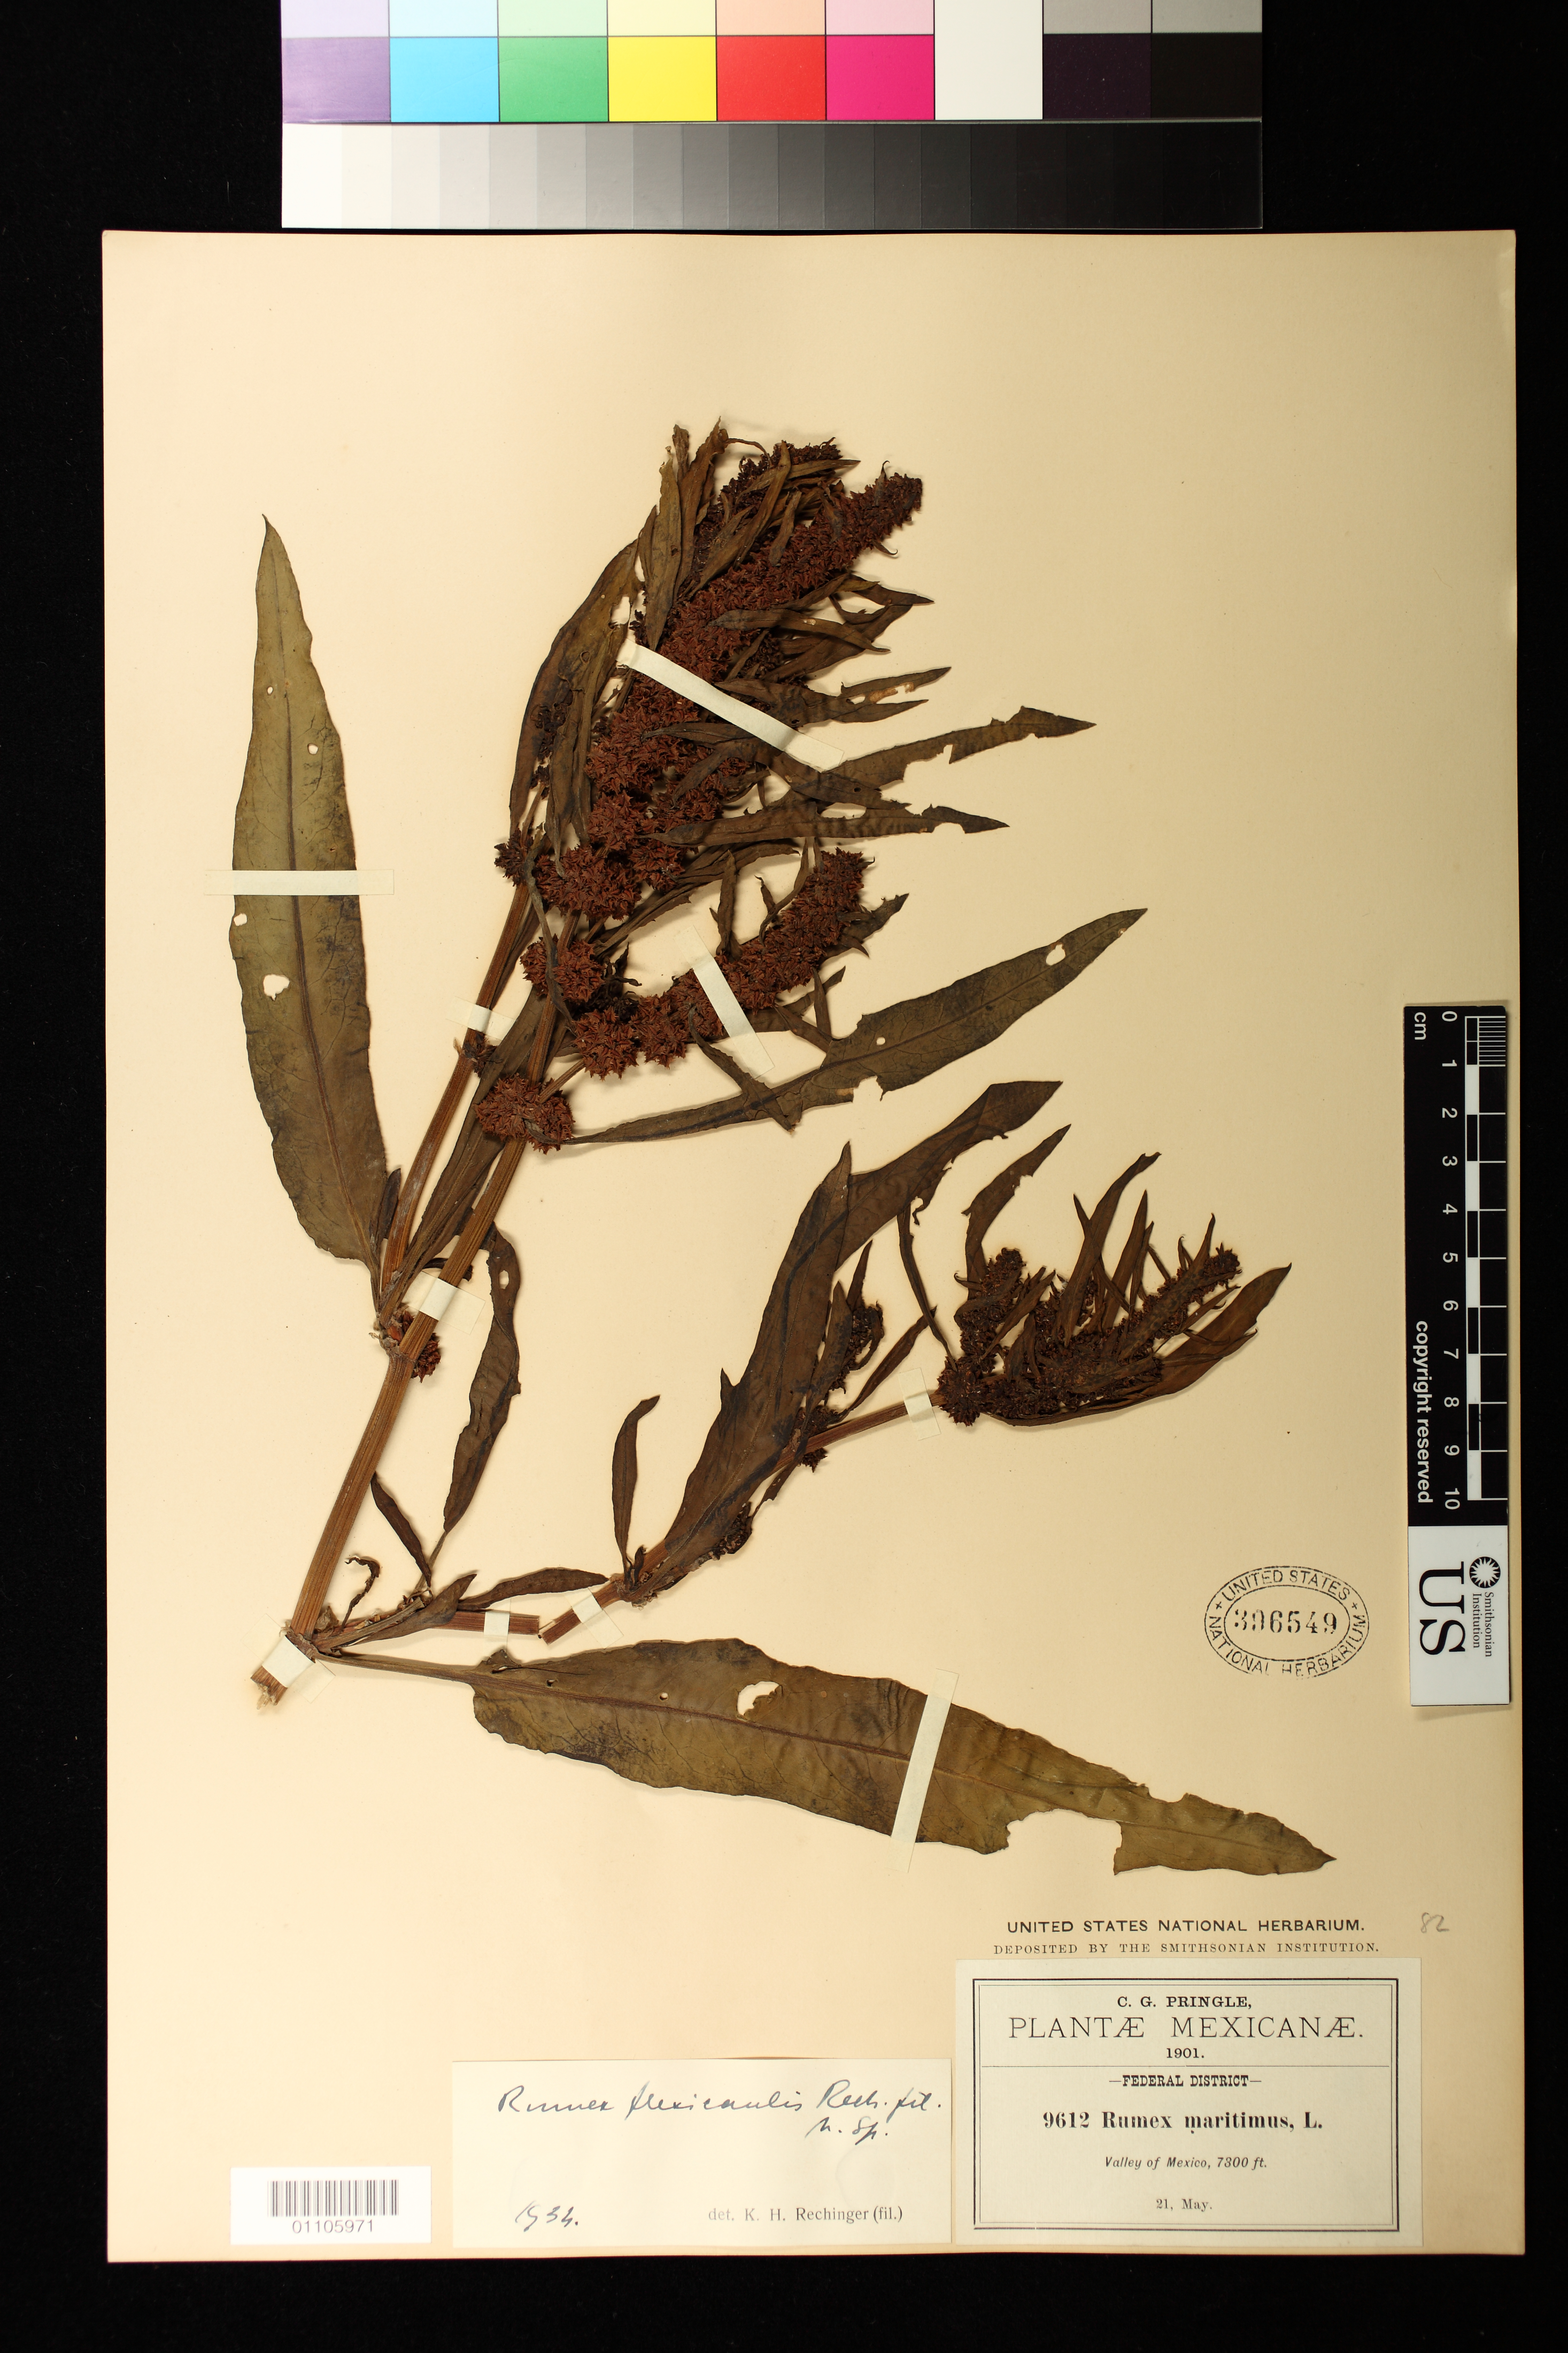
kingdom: Plantae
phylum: Tracheophyta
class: Magnoliopsida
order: Caryophyllales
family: Polygonaceae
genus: Rumex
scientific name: Rumex flexicaulis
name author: Rech. f.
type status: Syntype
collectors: C. G. Pringle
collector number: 9612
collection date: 1901-05-21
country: Mexico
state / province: Distrito Federal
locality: Federal District, Valley of Mexico.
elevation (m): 2225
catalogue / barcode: US 396549